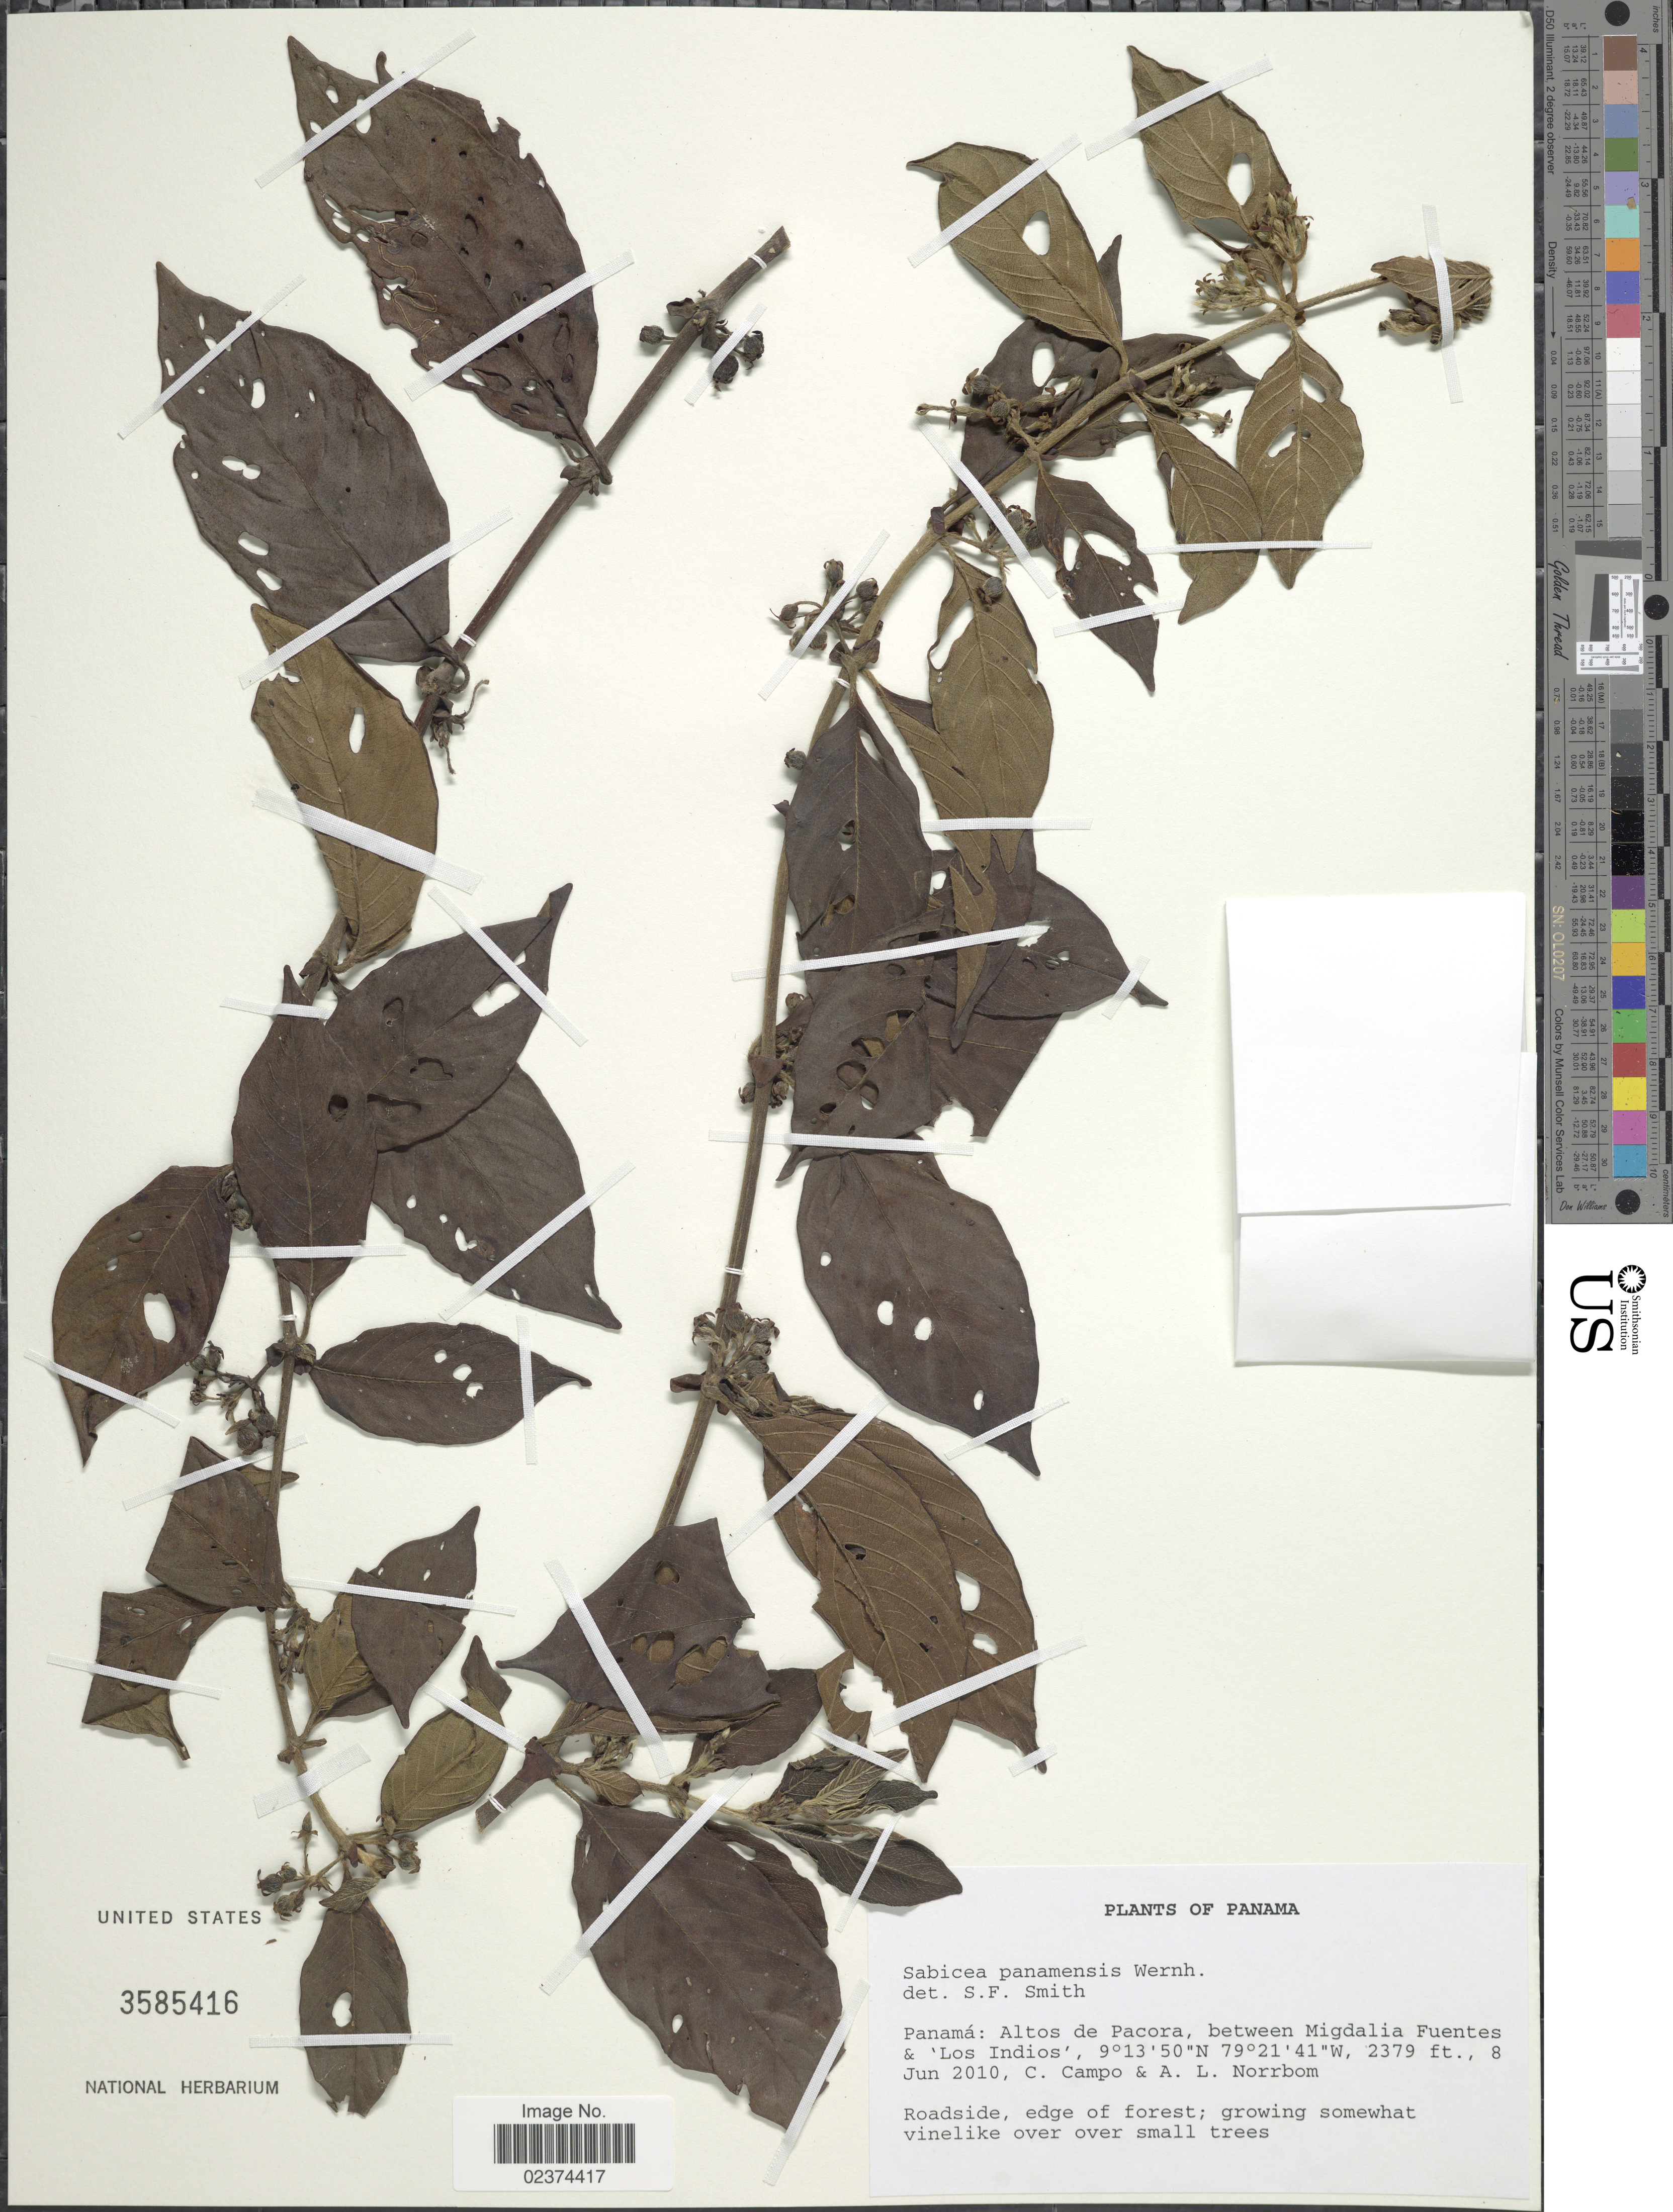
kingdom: Plantae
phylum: Tracheophyta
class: Magnoliopsida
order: Gentianales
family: Rubiaceae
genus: Sabicea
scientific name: Sabicea panamensis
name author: Wernham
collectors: C. Campo & A. L. Norrbom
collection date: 2010-06-08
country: Panama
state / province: Panamá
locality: Altos de Pacora, between Migdalia Fuentes & 'Los Indios', Roadside, edge of forest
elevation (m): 725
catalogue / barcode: US 3585416